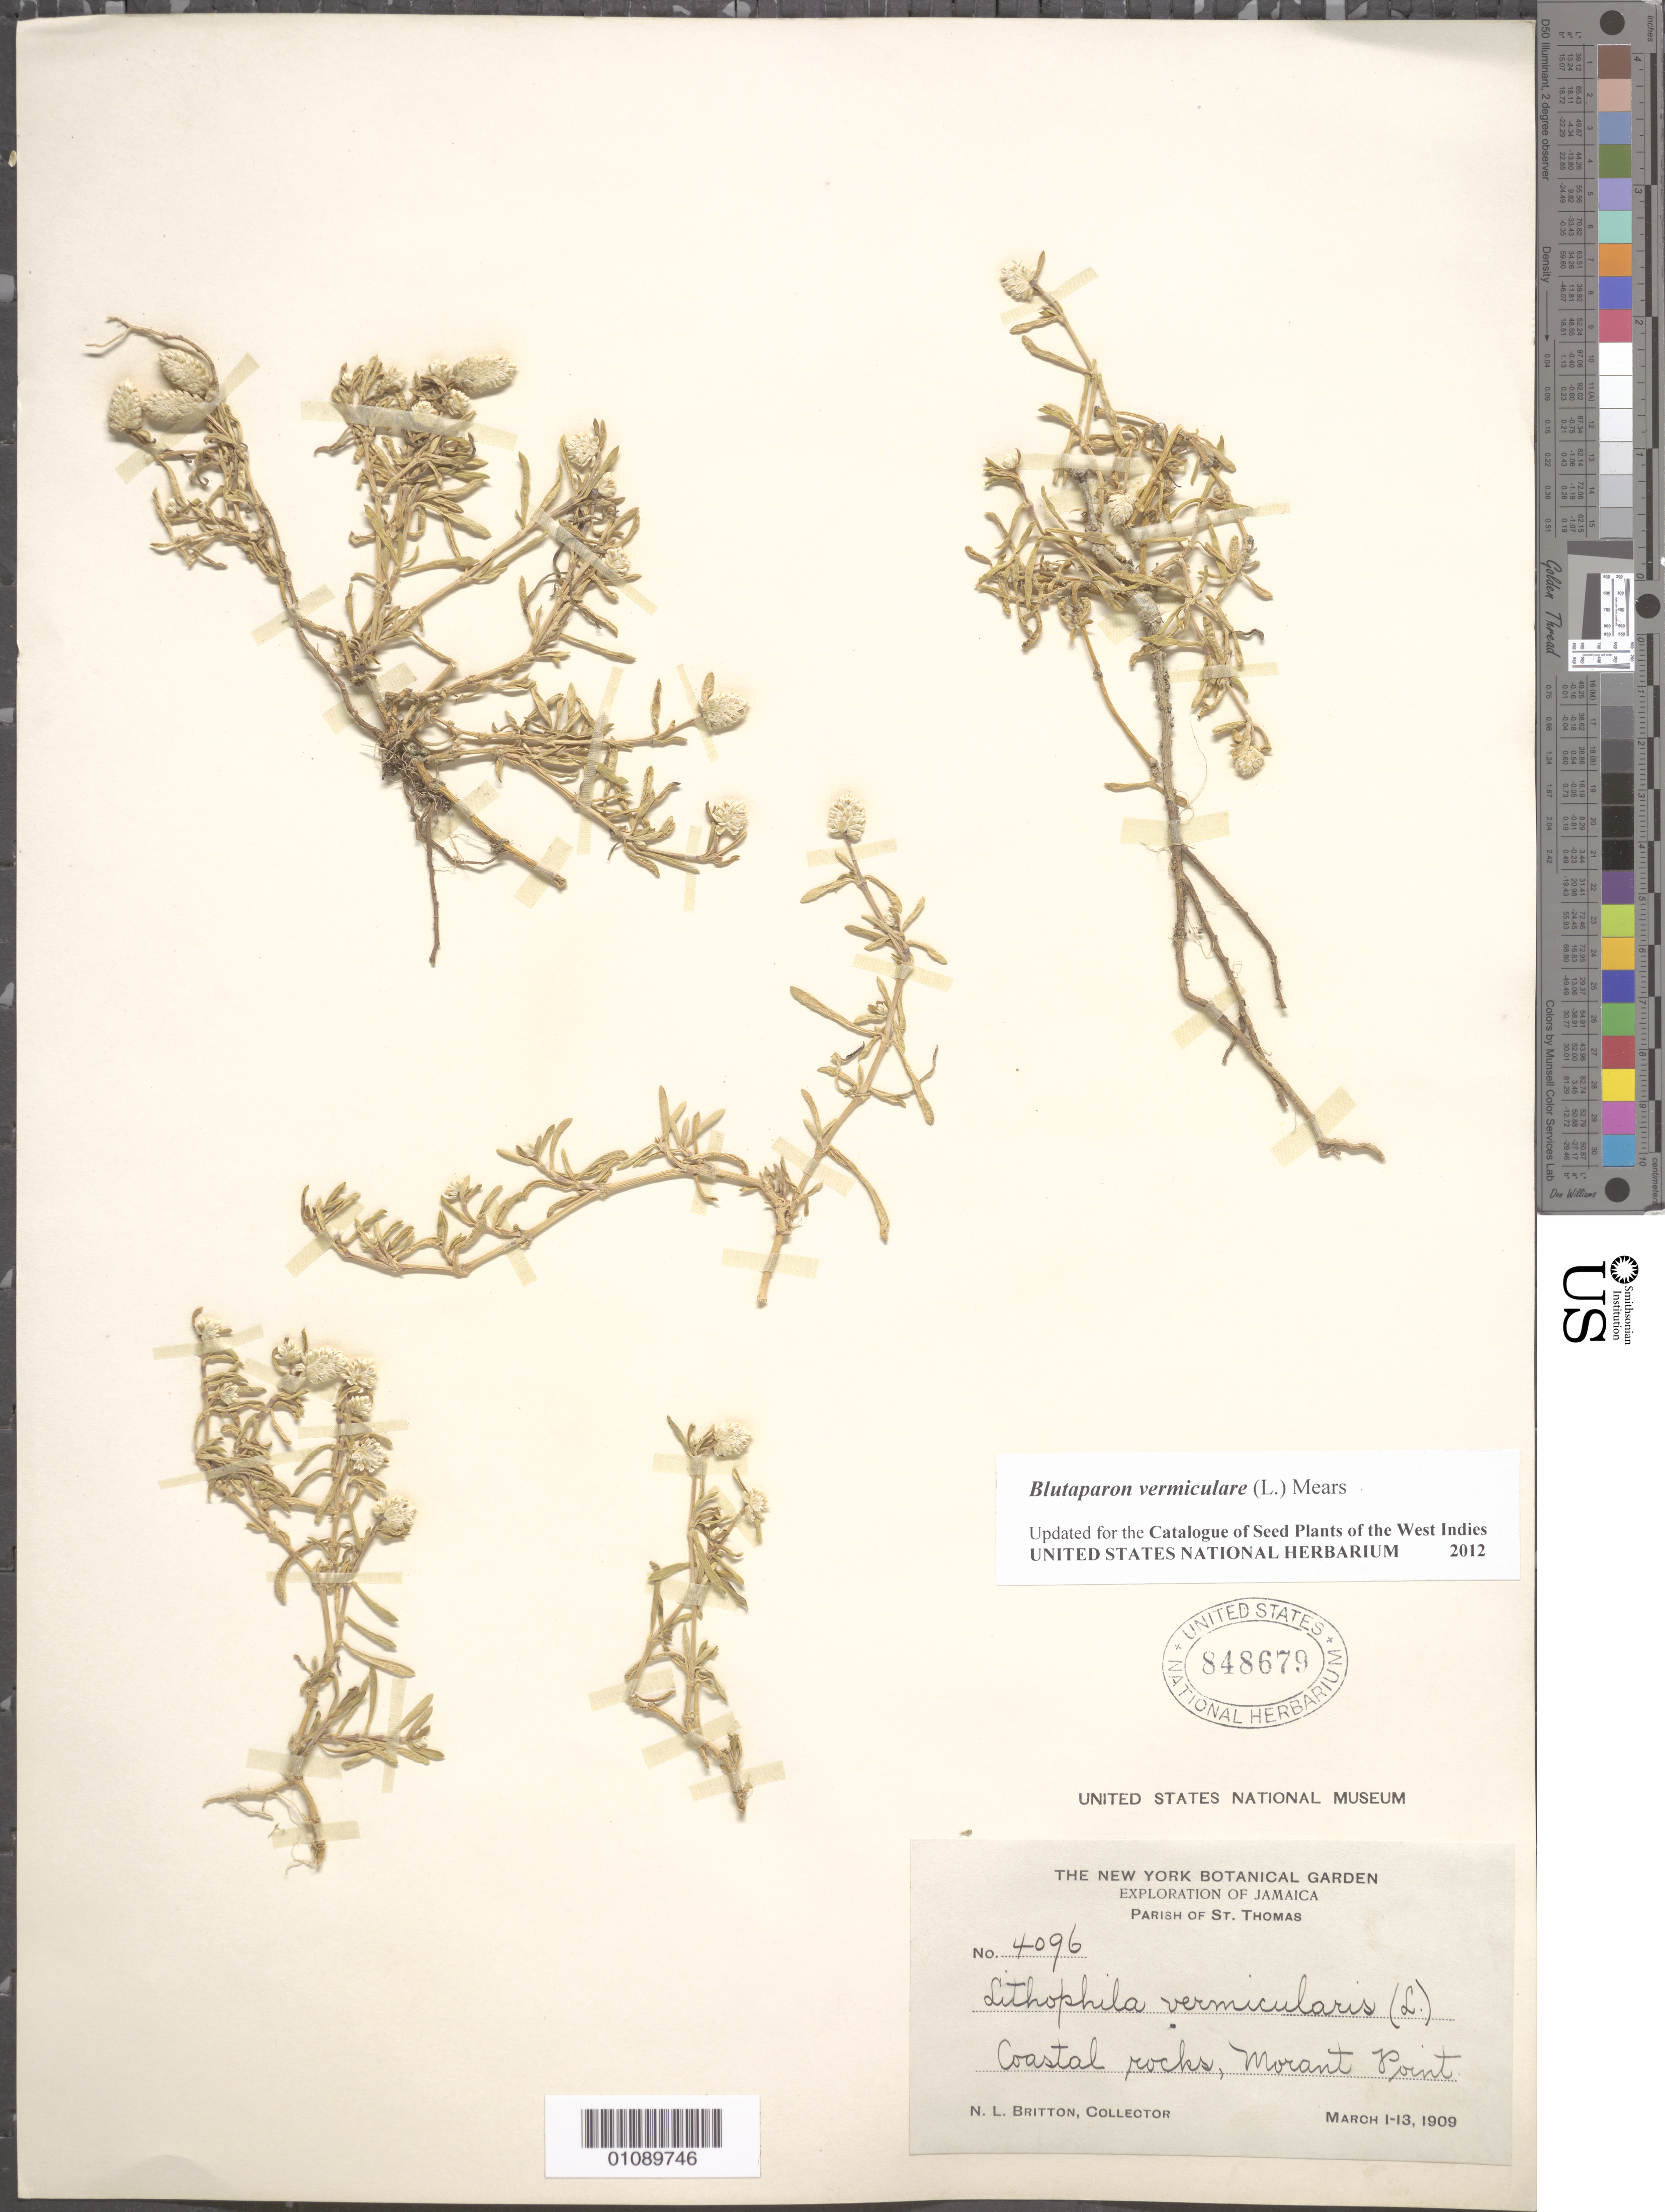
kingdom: Plantae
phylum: Tracheophyta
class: Magnoliopsida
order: Caryophyllales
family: Amaranthaceae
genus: Gomphrena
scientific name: Gomphrena vermicularis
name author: L.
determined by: Strong, Mark T., (BOT), Smithsonian Institution - National Museum of Natural History (UNITED STATES)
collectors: N. Britton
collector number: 4096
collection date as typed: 01 Mar 1909 to 13 Mar 1909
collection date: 1909-03-01/1909-03-13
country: Jamaica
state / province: Saint Thomas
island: Jamaica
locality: Morant Point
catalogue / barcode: US 848679